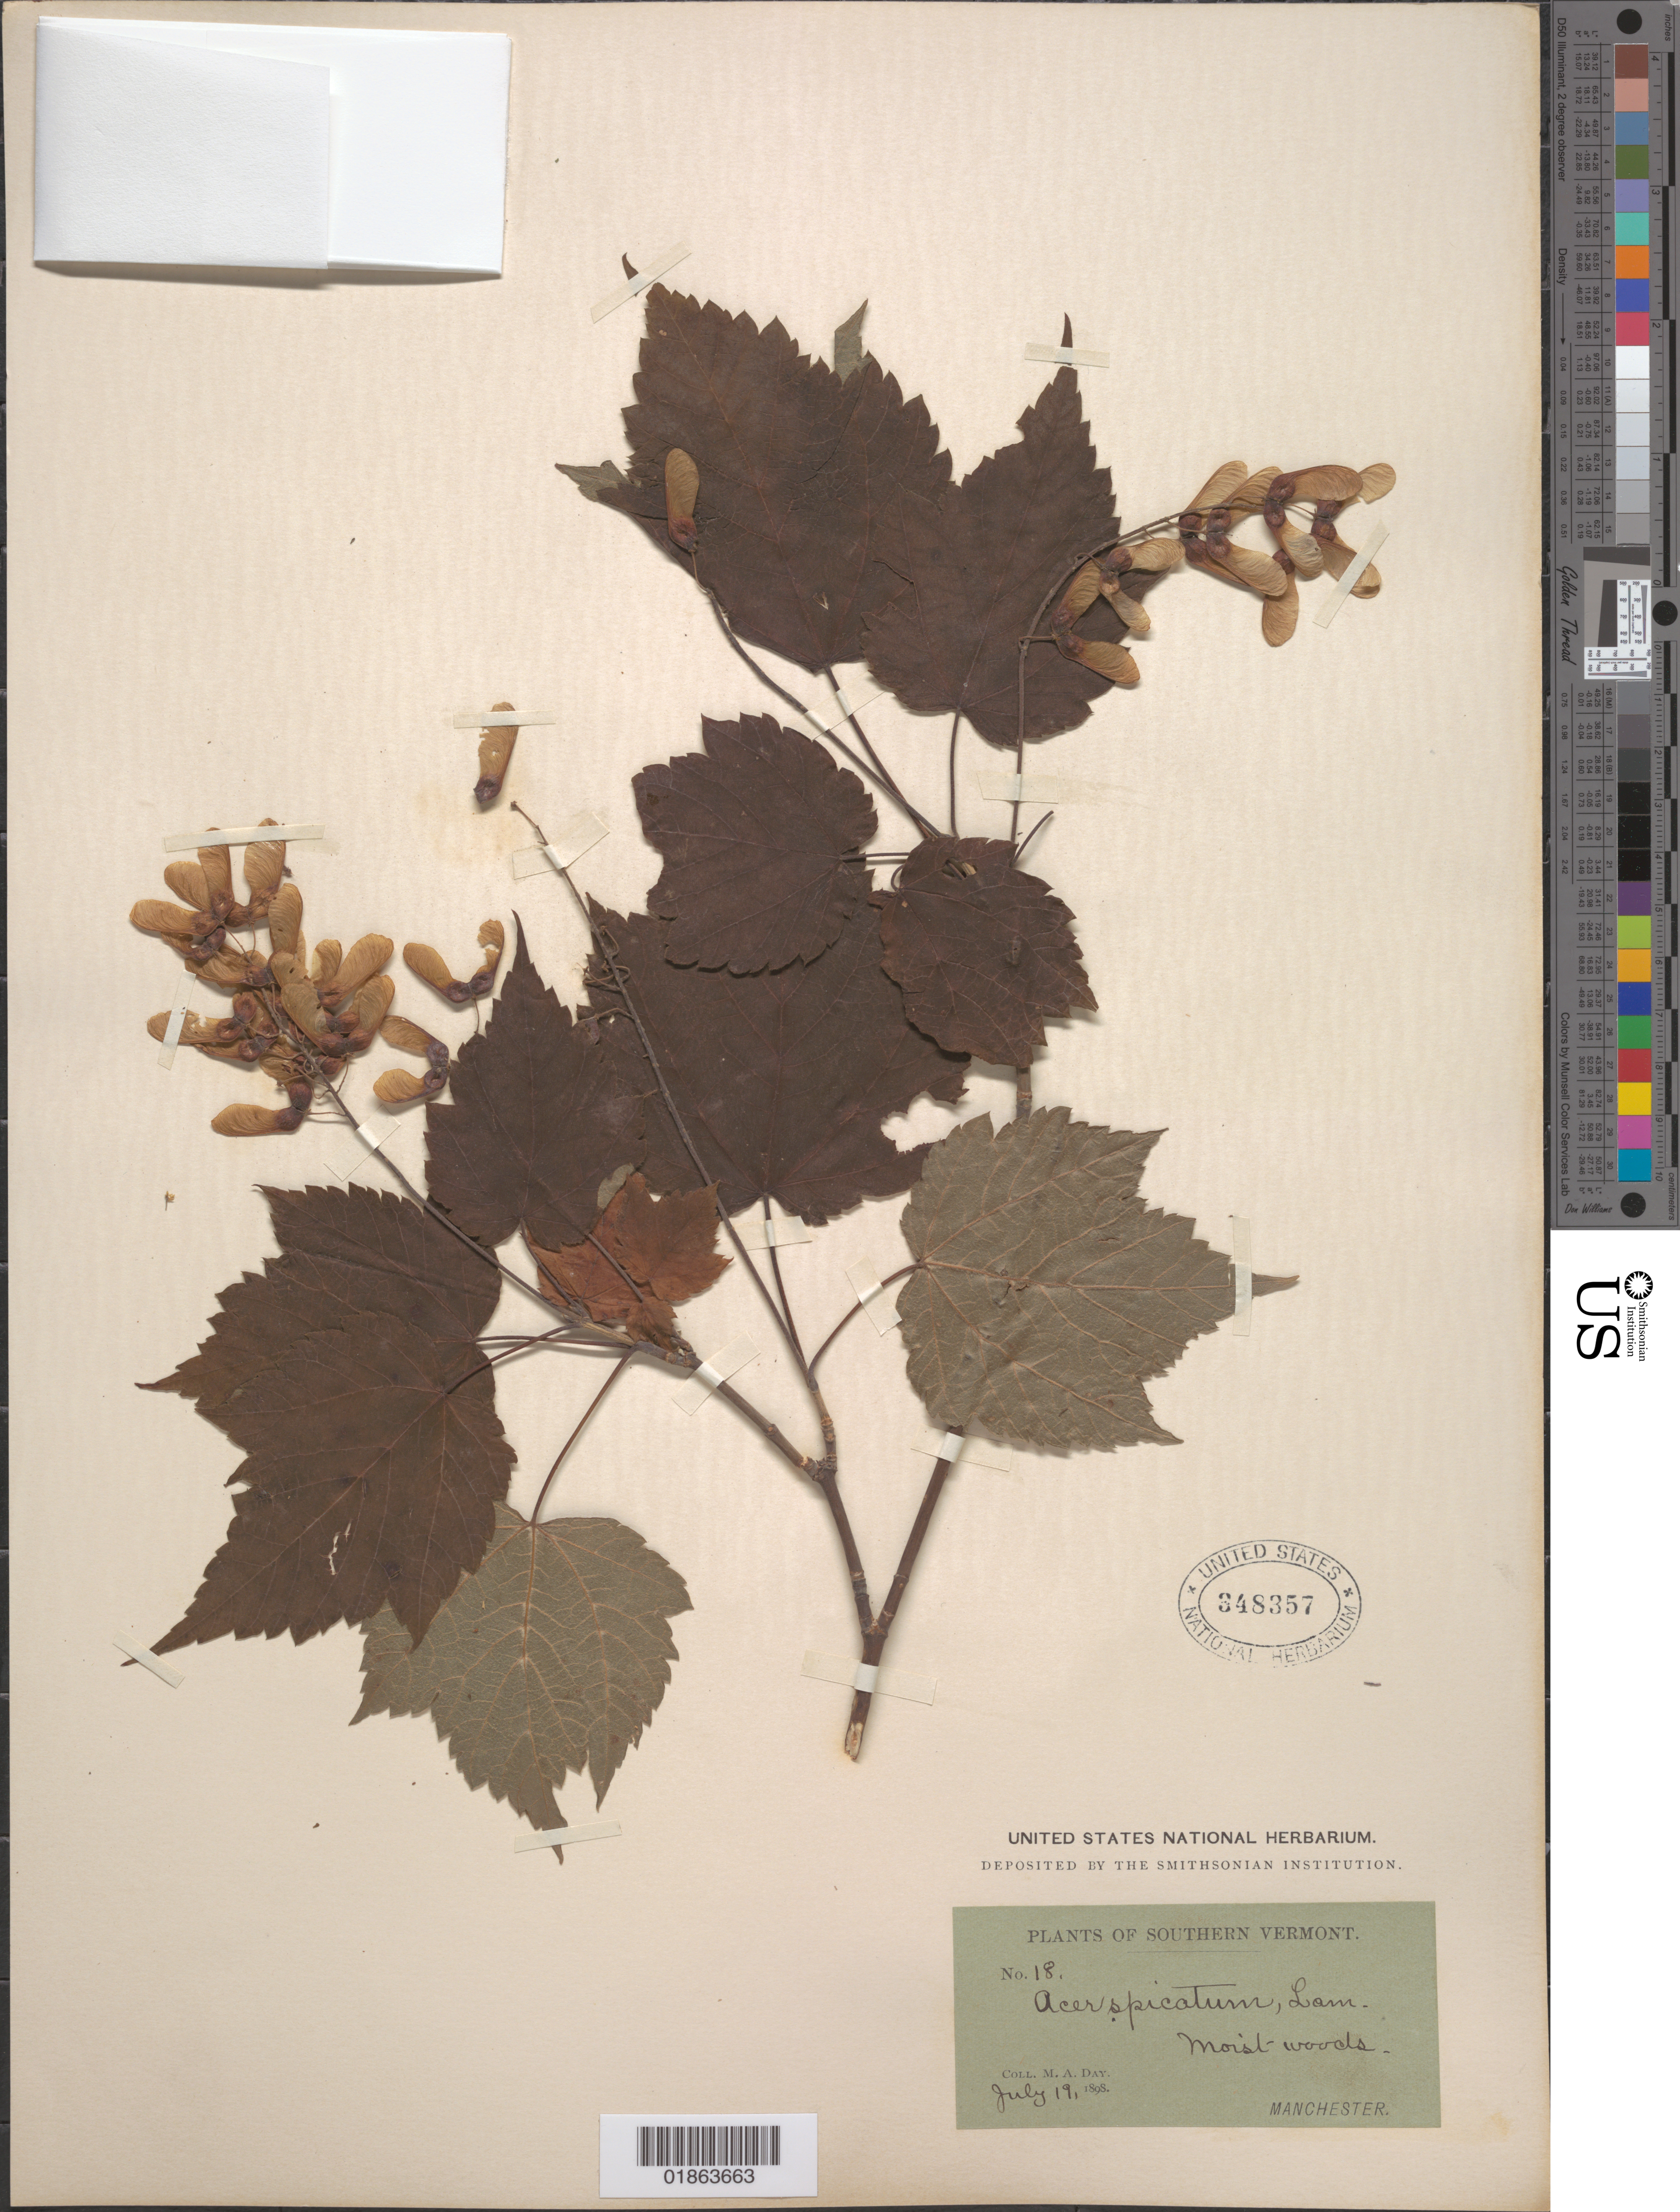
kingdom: Plantae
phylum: Tracheophyta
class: Magnoliopsida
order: Sapindales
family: Sapindaceae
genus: Acer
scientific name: Acer spicatum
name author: Lam.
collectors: M. Day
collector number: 18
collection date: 1898-07-19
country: United States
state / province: Vermont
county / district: Bennington County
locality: Manchester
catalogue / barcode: US 348357